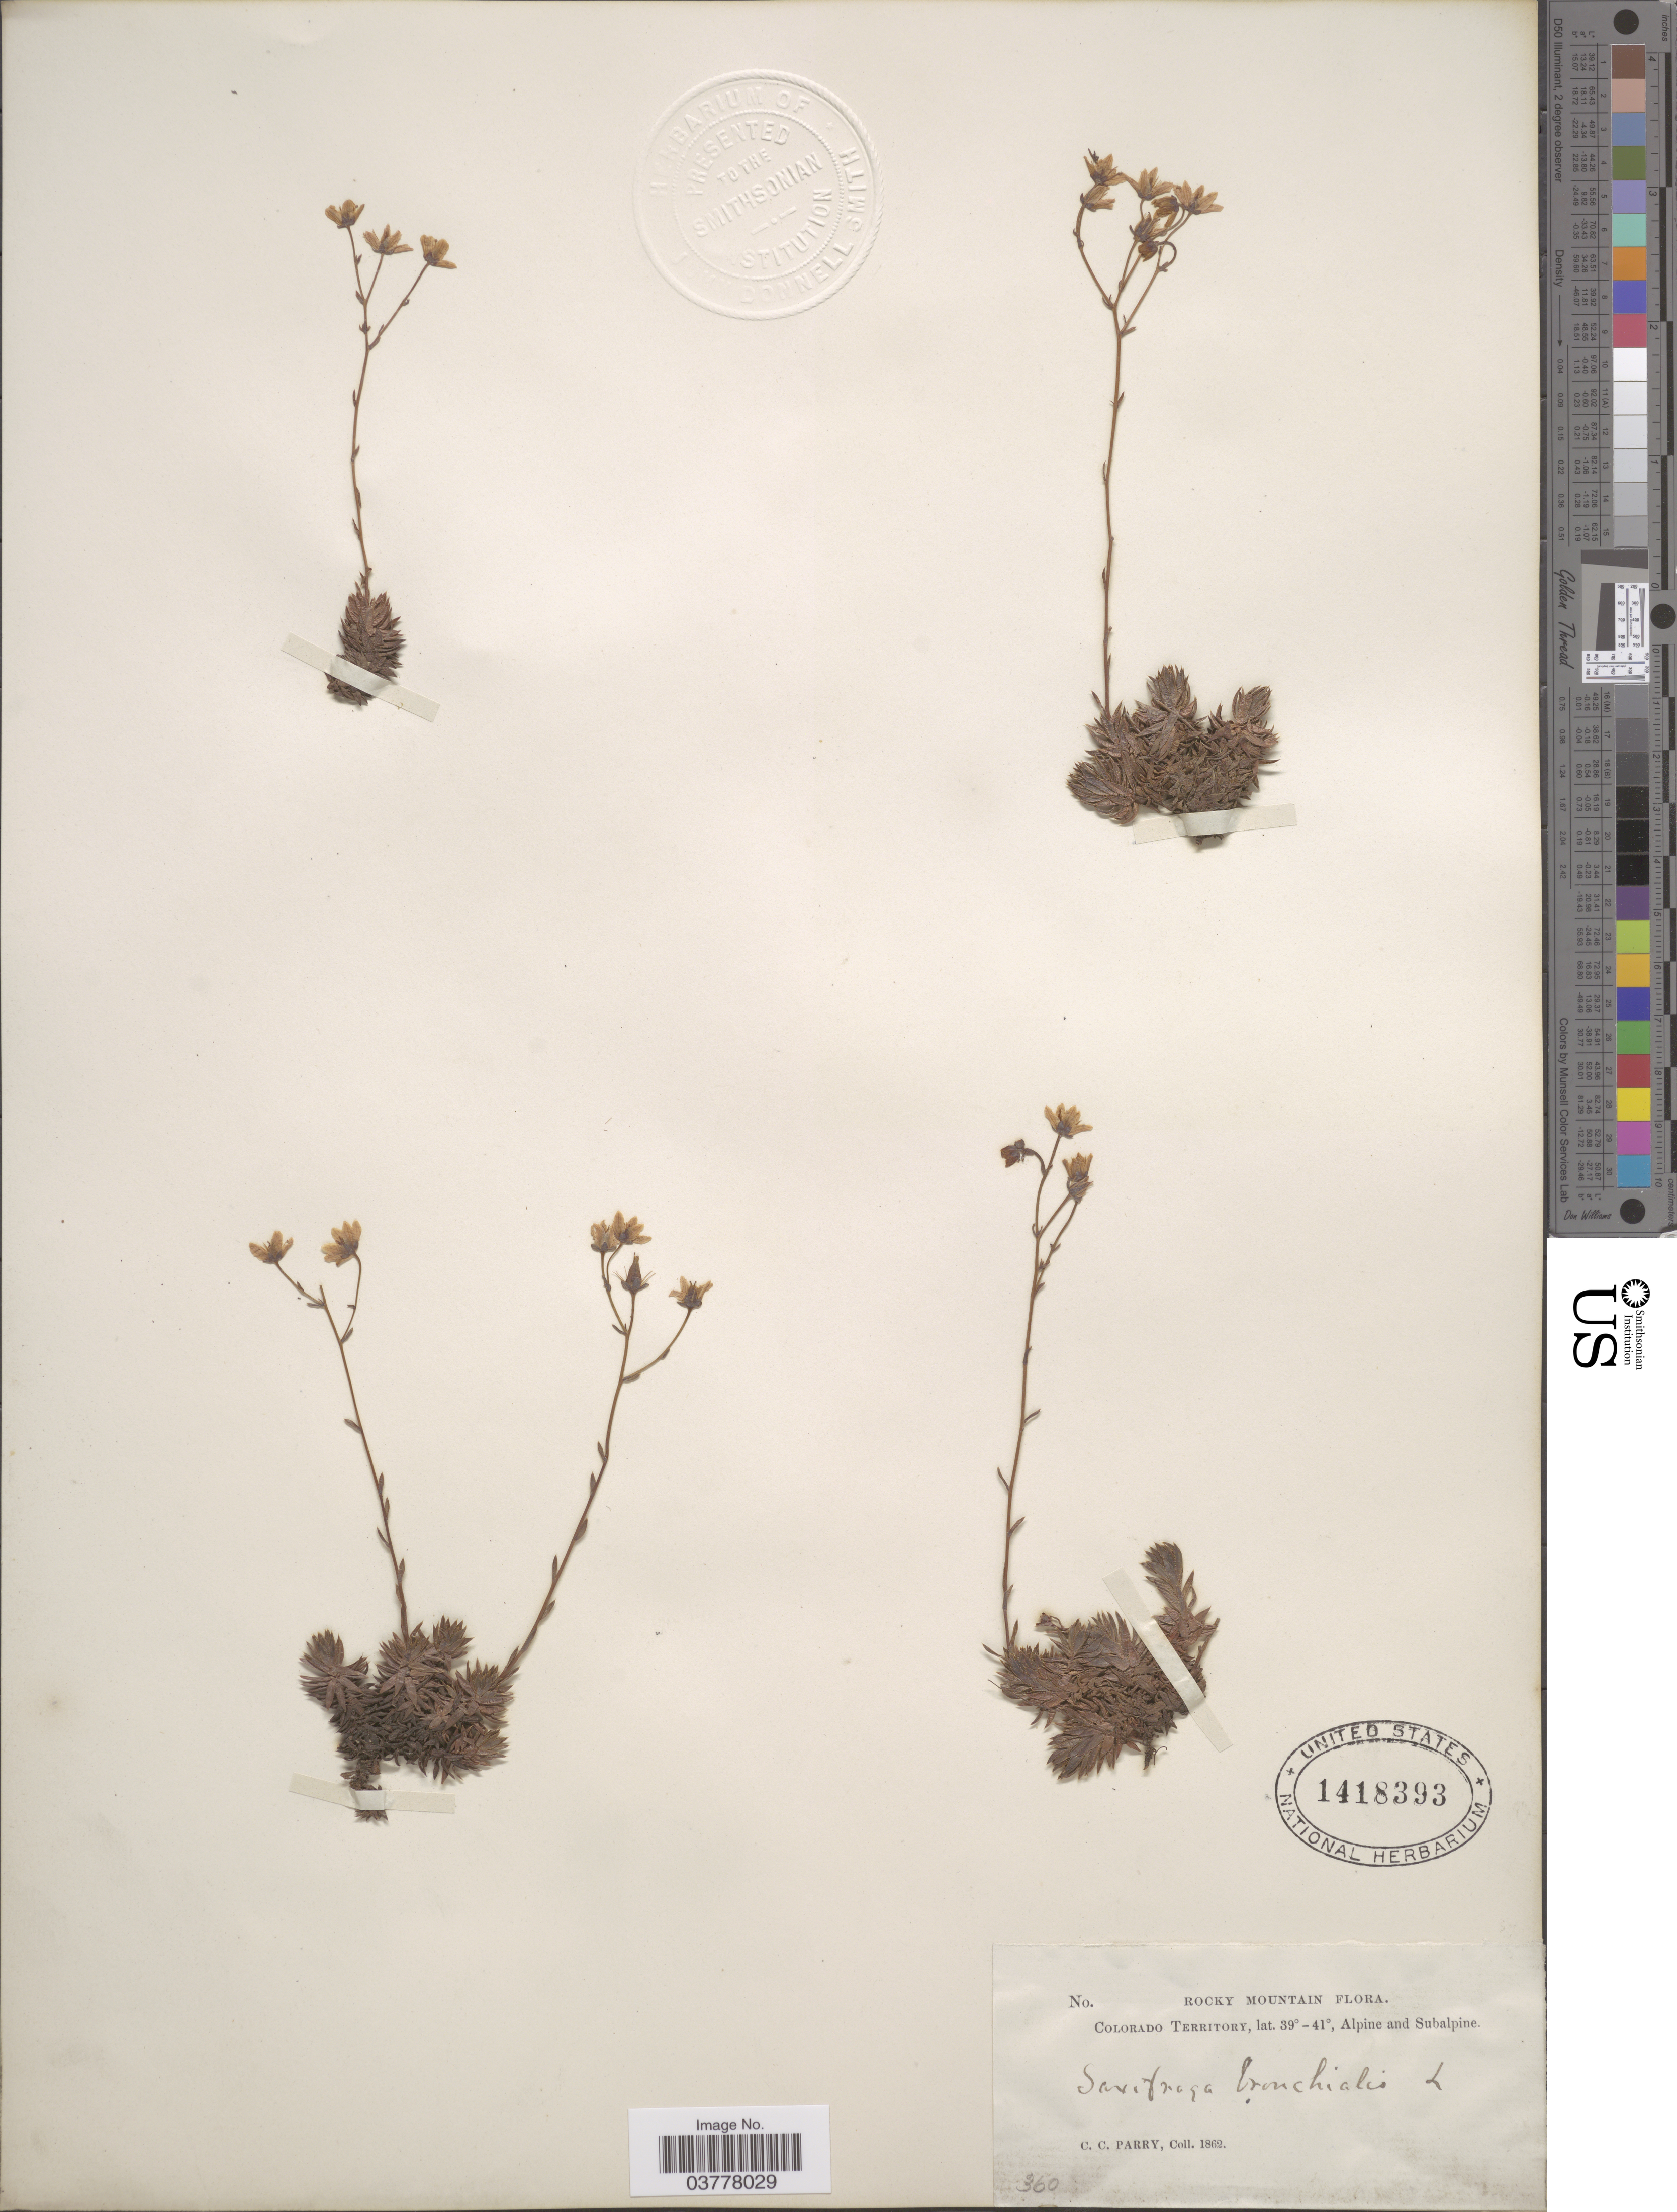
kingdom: Plantae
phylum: Tracheophyta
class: Magnoliopsida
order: Saxifragales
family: Saxifragaceae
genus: Saxifraga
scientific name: Saxifraga bronchialis subsp. austromontana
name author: (Wiegand) Piper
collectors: C. C. Parry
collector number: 360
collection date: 1862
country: United States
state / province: Colorado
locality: Rocky Mountain. Colorado Territory. Alpine and Subalpine.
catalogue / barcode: US 1418393